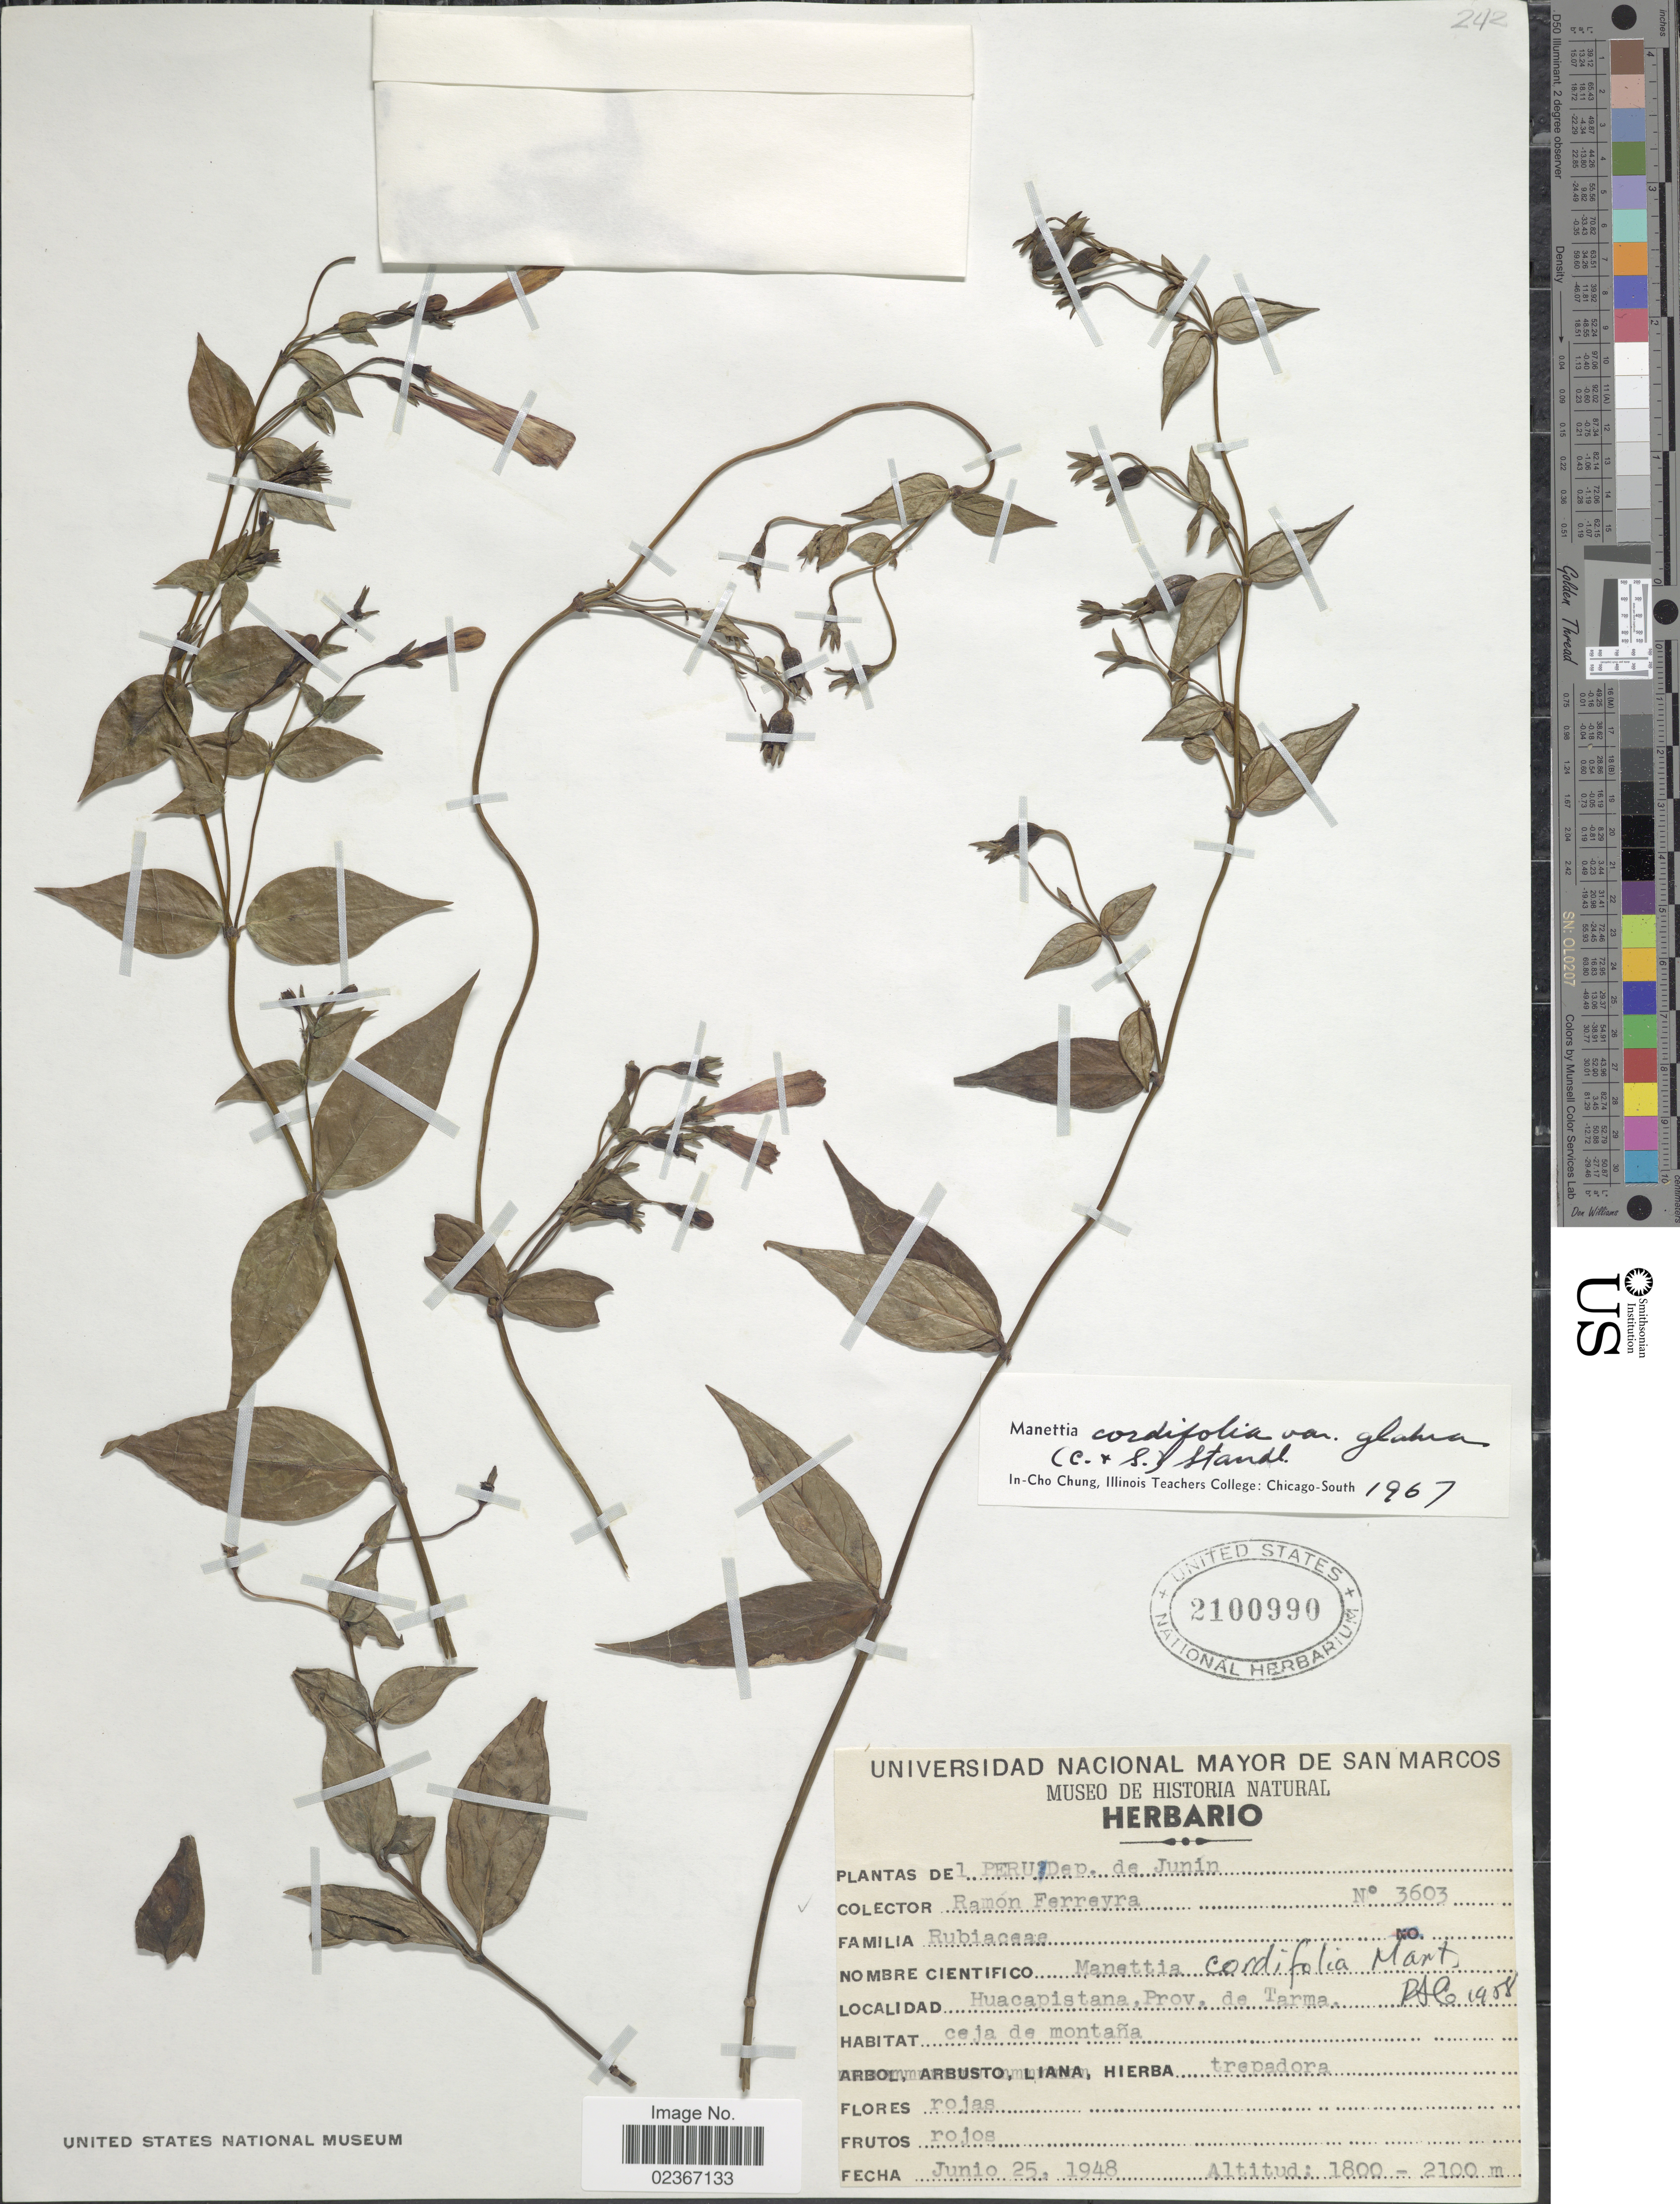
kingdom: Plantae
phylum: Tracheophyta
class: Magnoliopsida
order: Gentianales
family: Rubiaceae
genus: Manettia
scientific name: Manettia cordifolia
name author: Mart.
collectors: R. A. Ferreyra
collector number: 3603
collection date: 1948-06-25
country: Peru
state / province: Junín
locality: Dep. de Junin. Huacapistana, Prov. de Tarma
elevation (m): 1800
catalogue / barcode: US 2100990